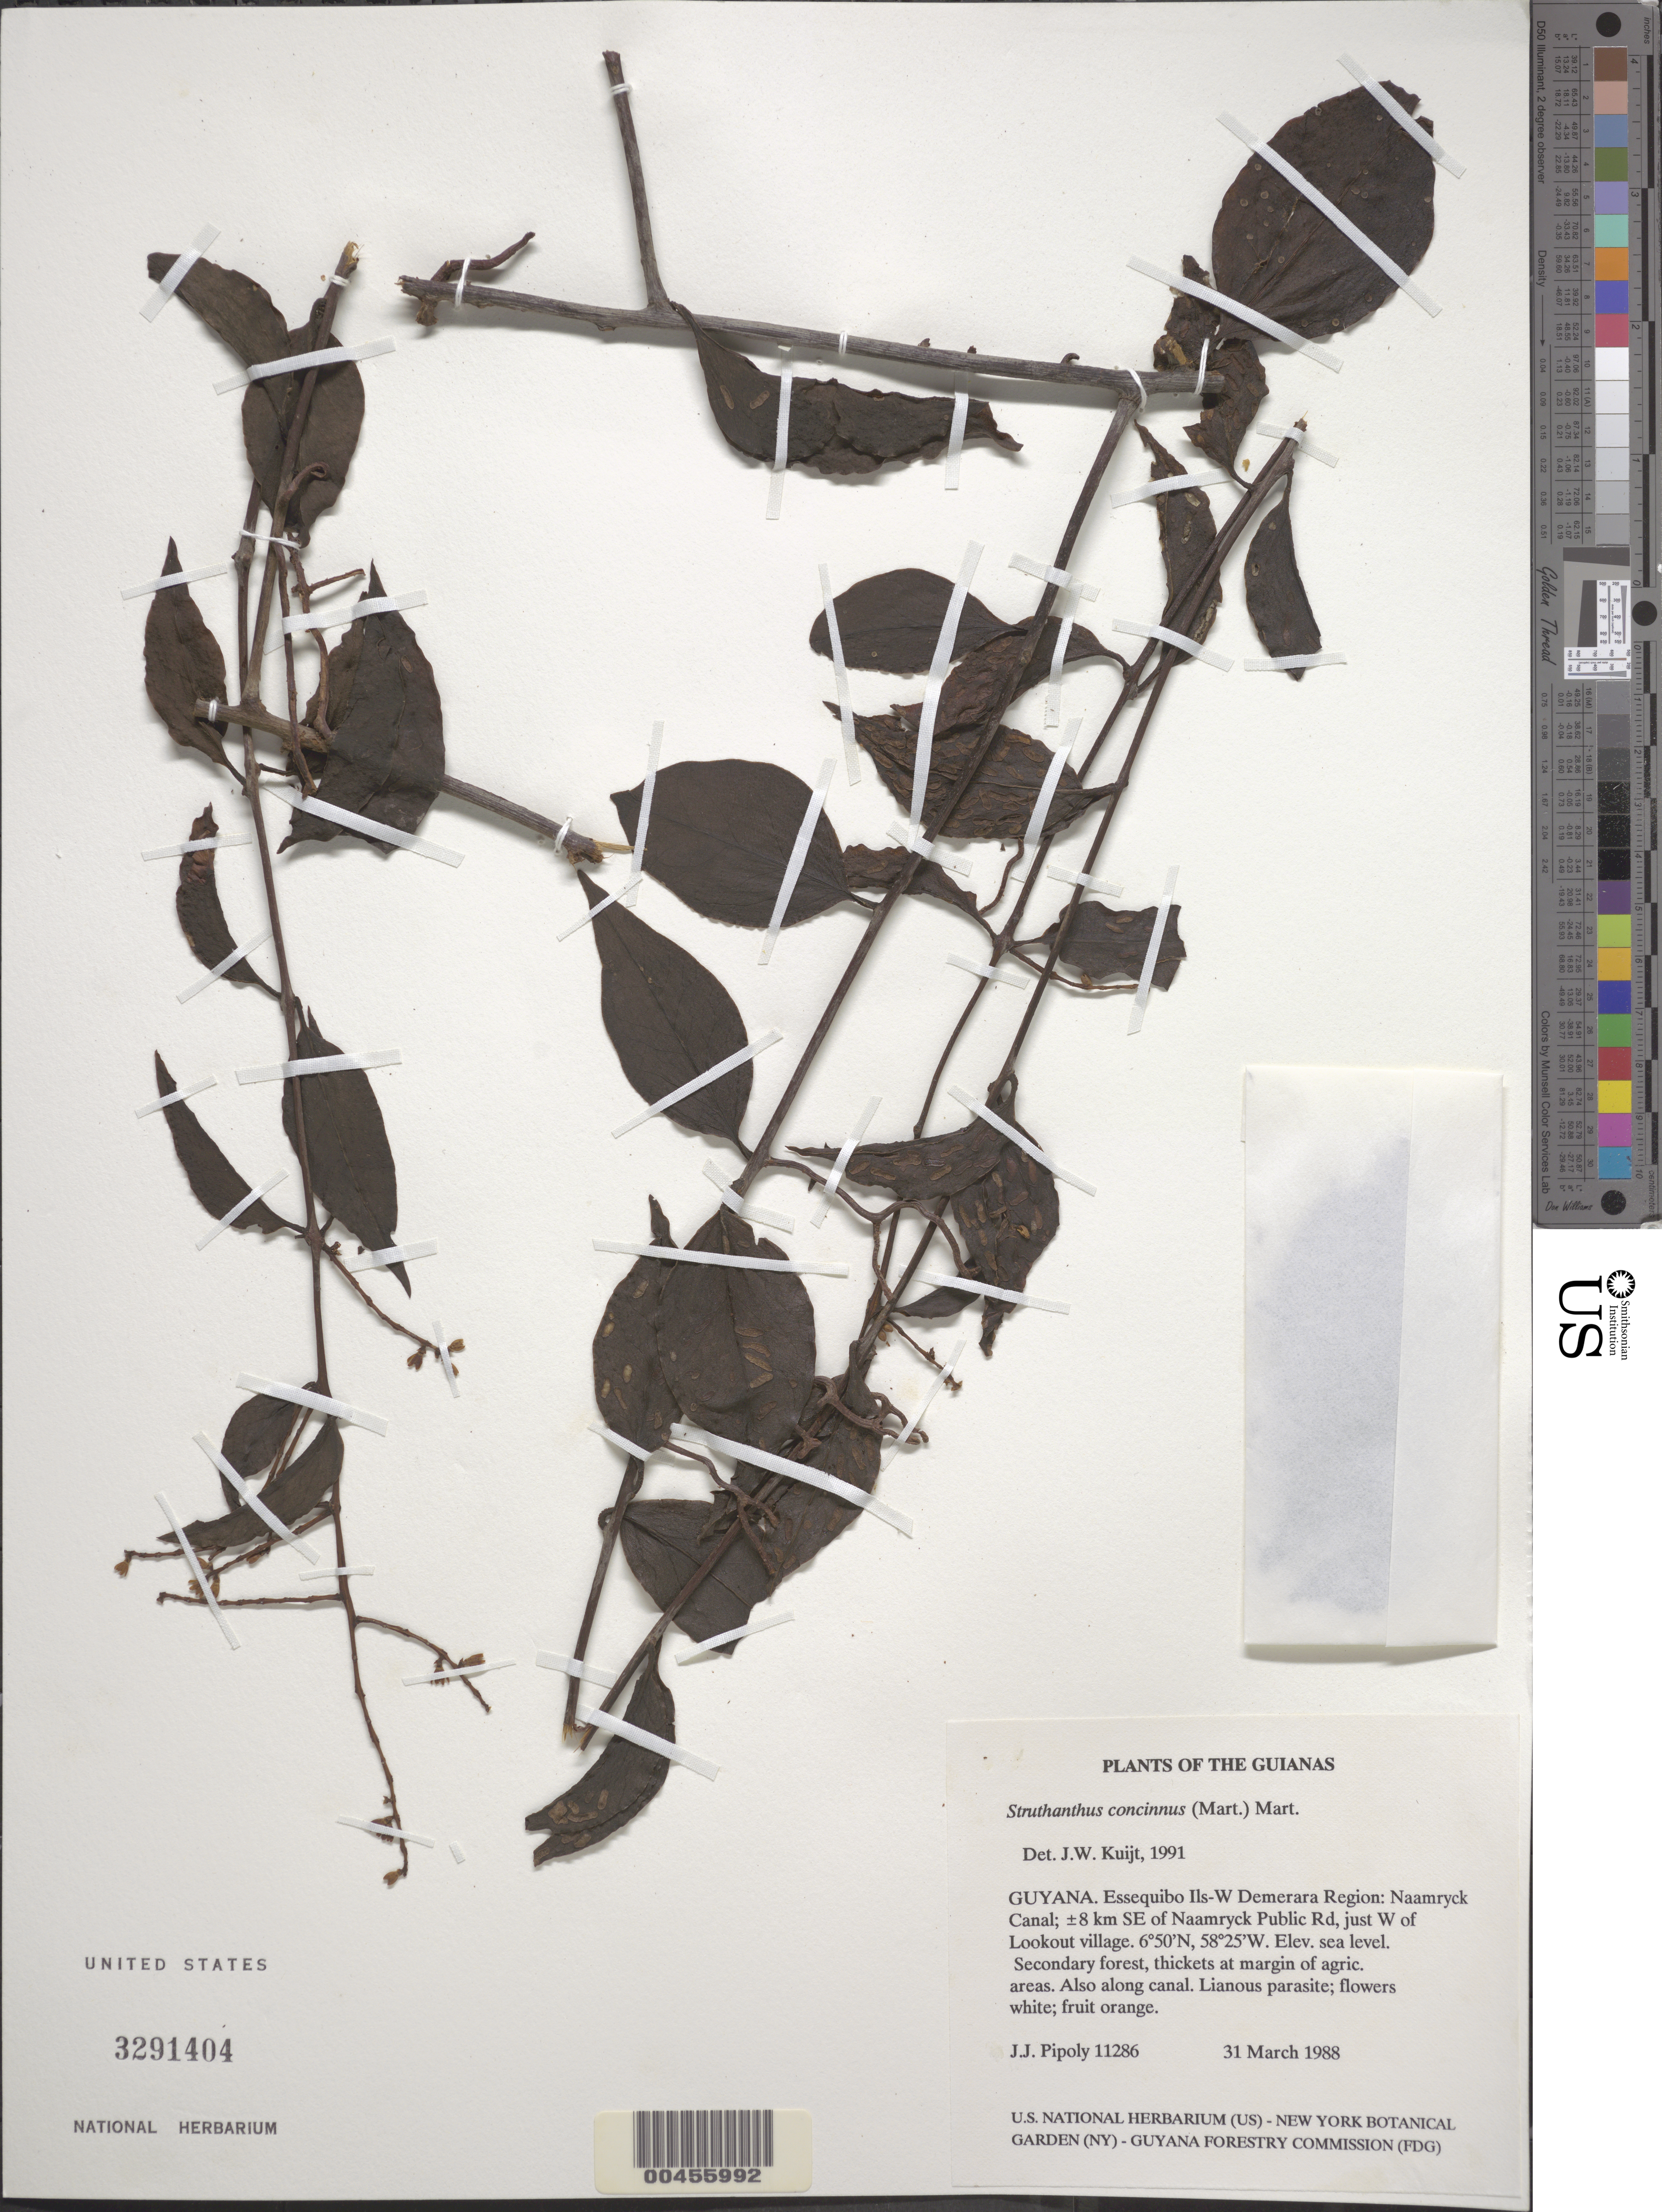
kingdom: Plantae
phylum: Tracheophyta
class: Magnoliopsida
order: Santalales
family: Loranthaceae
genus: Struthanthus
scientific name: Struthanthus concinnus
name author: Mart.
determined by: Kuijt, Job, (CANADA)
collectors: J. J. Pipoly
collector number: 11286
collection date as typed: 31 March 1987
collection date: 1987-03-31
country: Guyana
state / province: Essequibo Isl-W. Demerara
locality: Naamryck Canal; ±8 km SE of Naamryck Public Rd, just W of Lookout village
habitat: Secondary forest, thickets at margin of agric. areas. Also along canal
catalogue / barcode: US 3291404